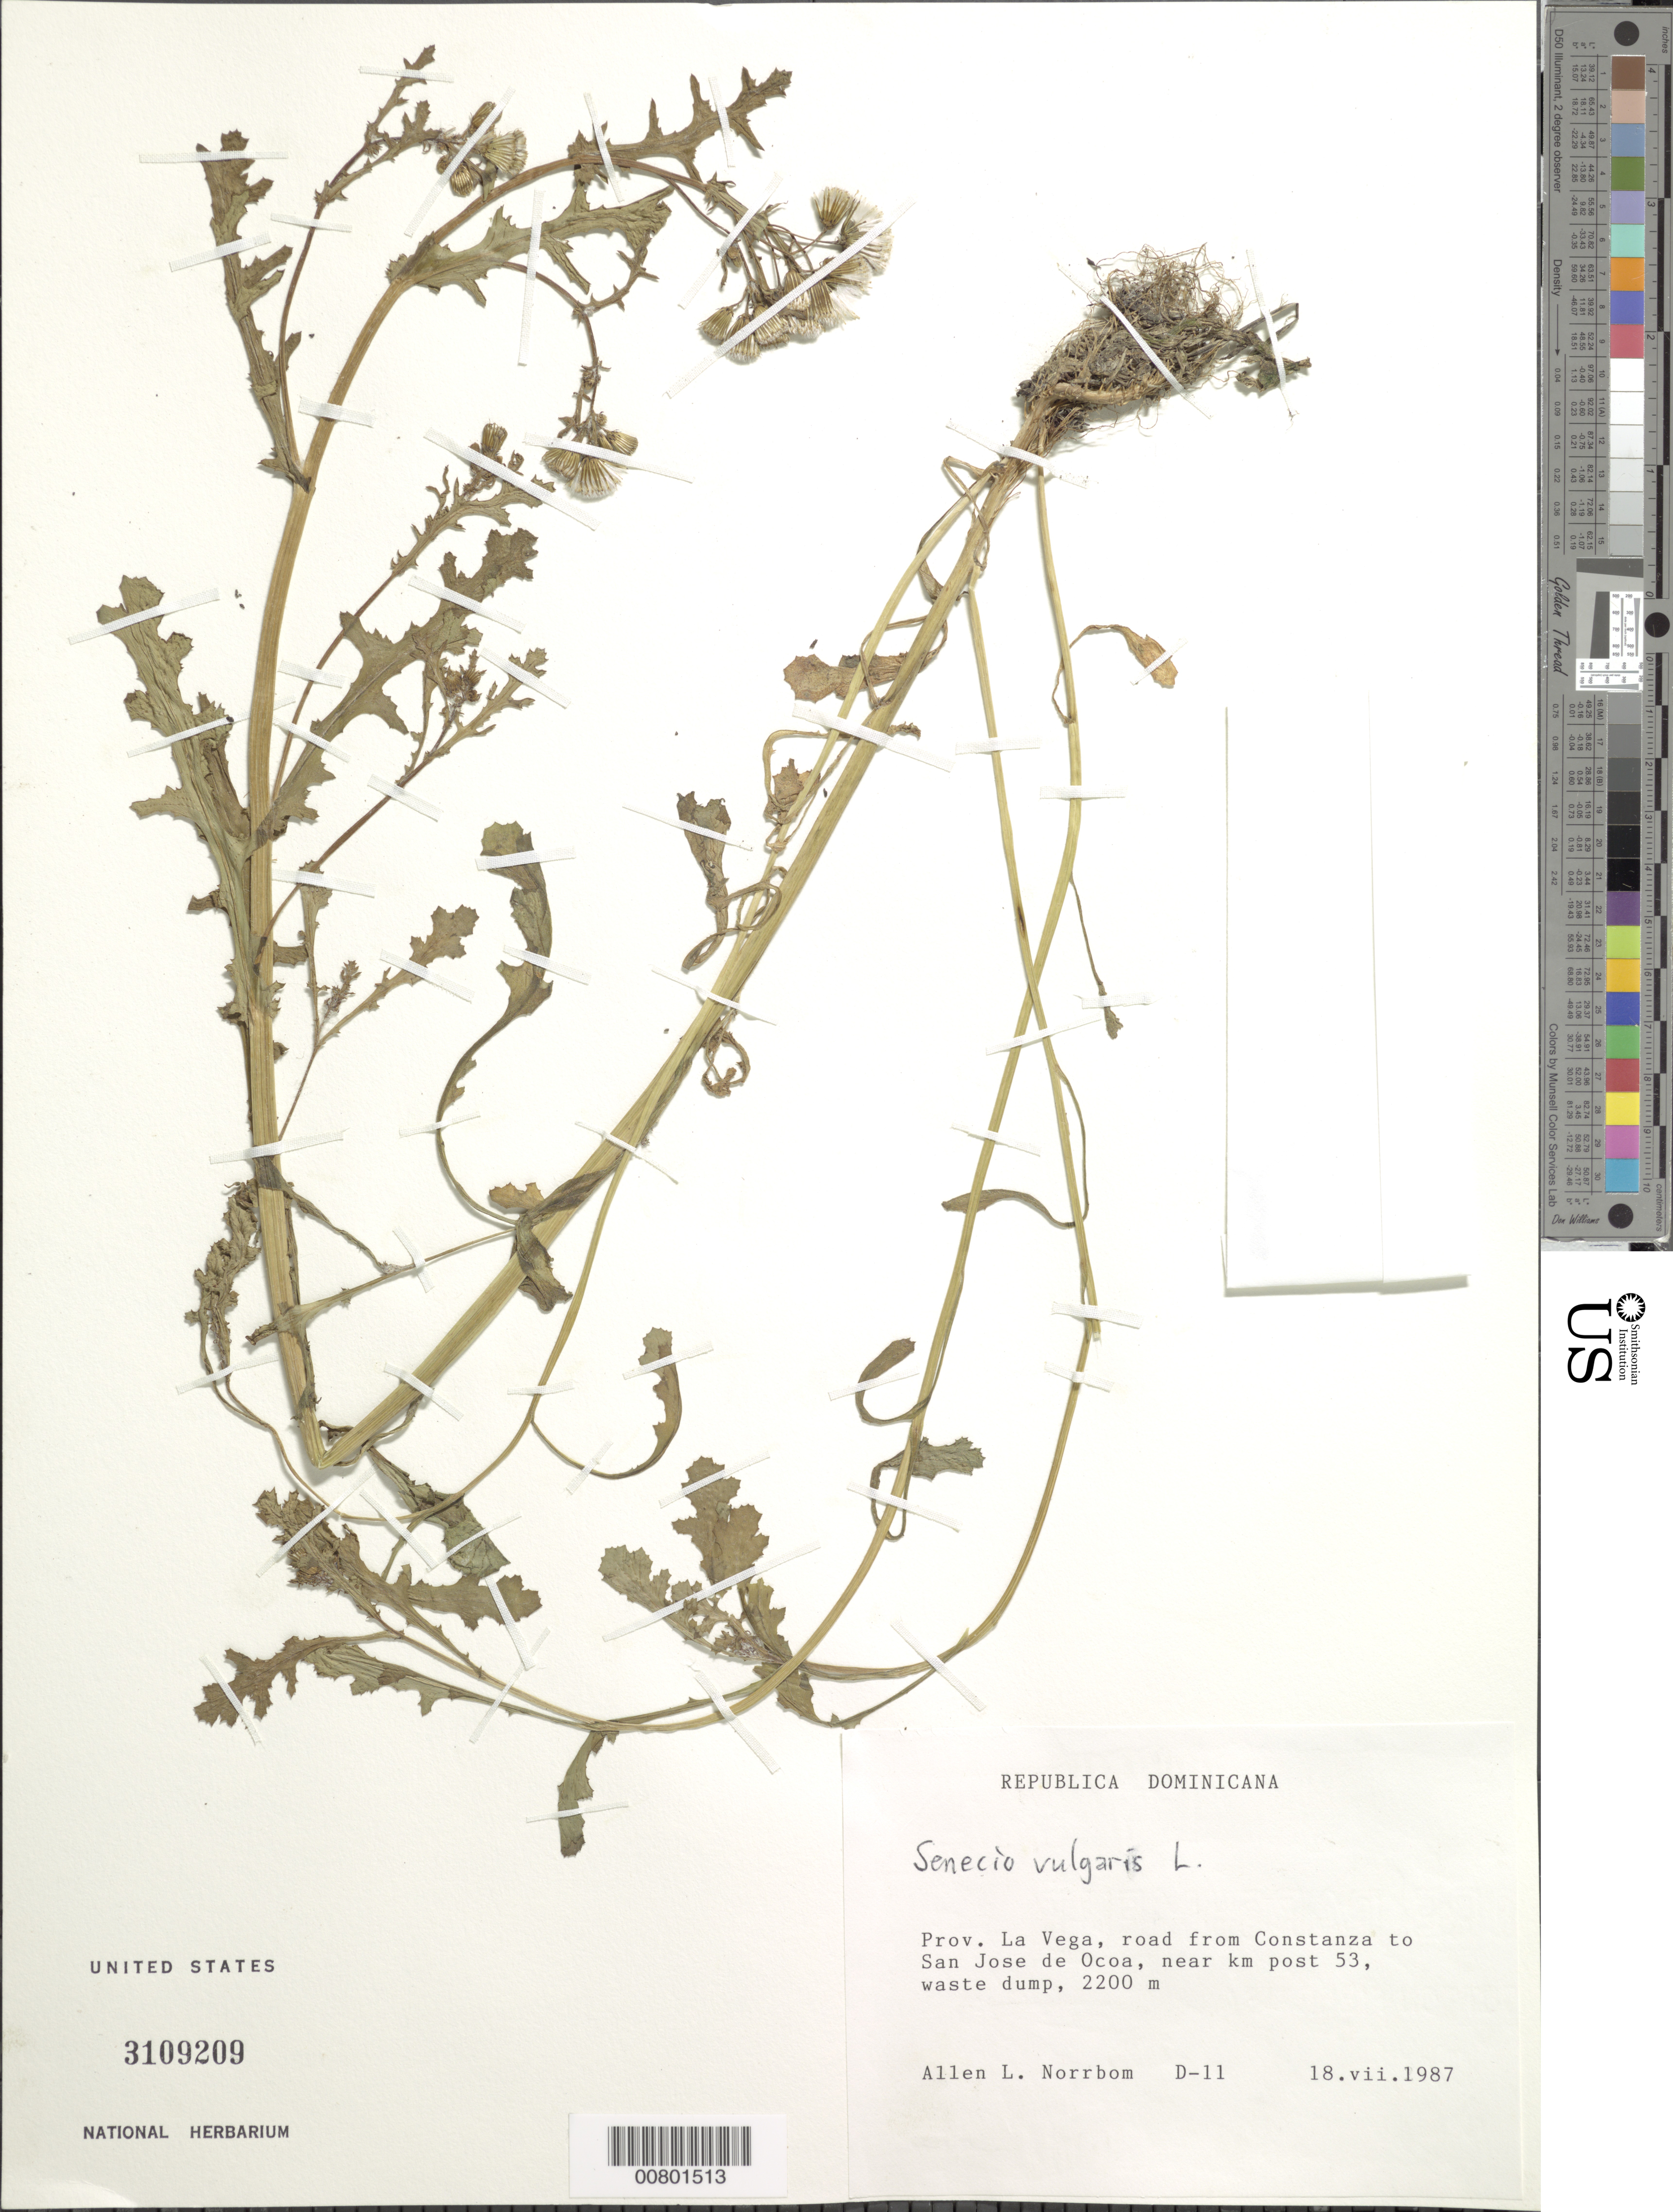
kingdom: Plantae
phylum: Tracheophyta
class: Magnoliopsida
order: Asterales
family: Asteraceae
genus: Senecio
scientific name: Senecio vulgaris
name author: L.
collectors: A. L. Norrbom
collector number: D 11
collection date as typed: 18 Jul 1987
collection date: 1987-07-18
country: Dominican Republic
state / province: La Vega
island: Hispaniola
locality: Provincia La Vega, road from Constanza to San Jose de Ocoa, near km post 53, waste dump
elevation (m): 2200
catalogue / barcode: US 3109209